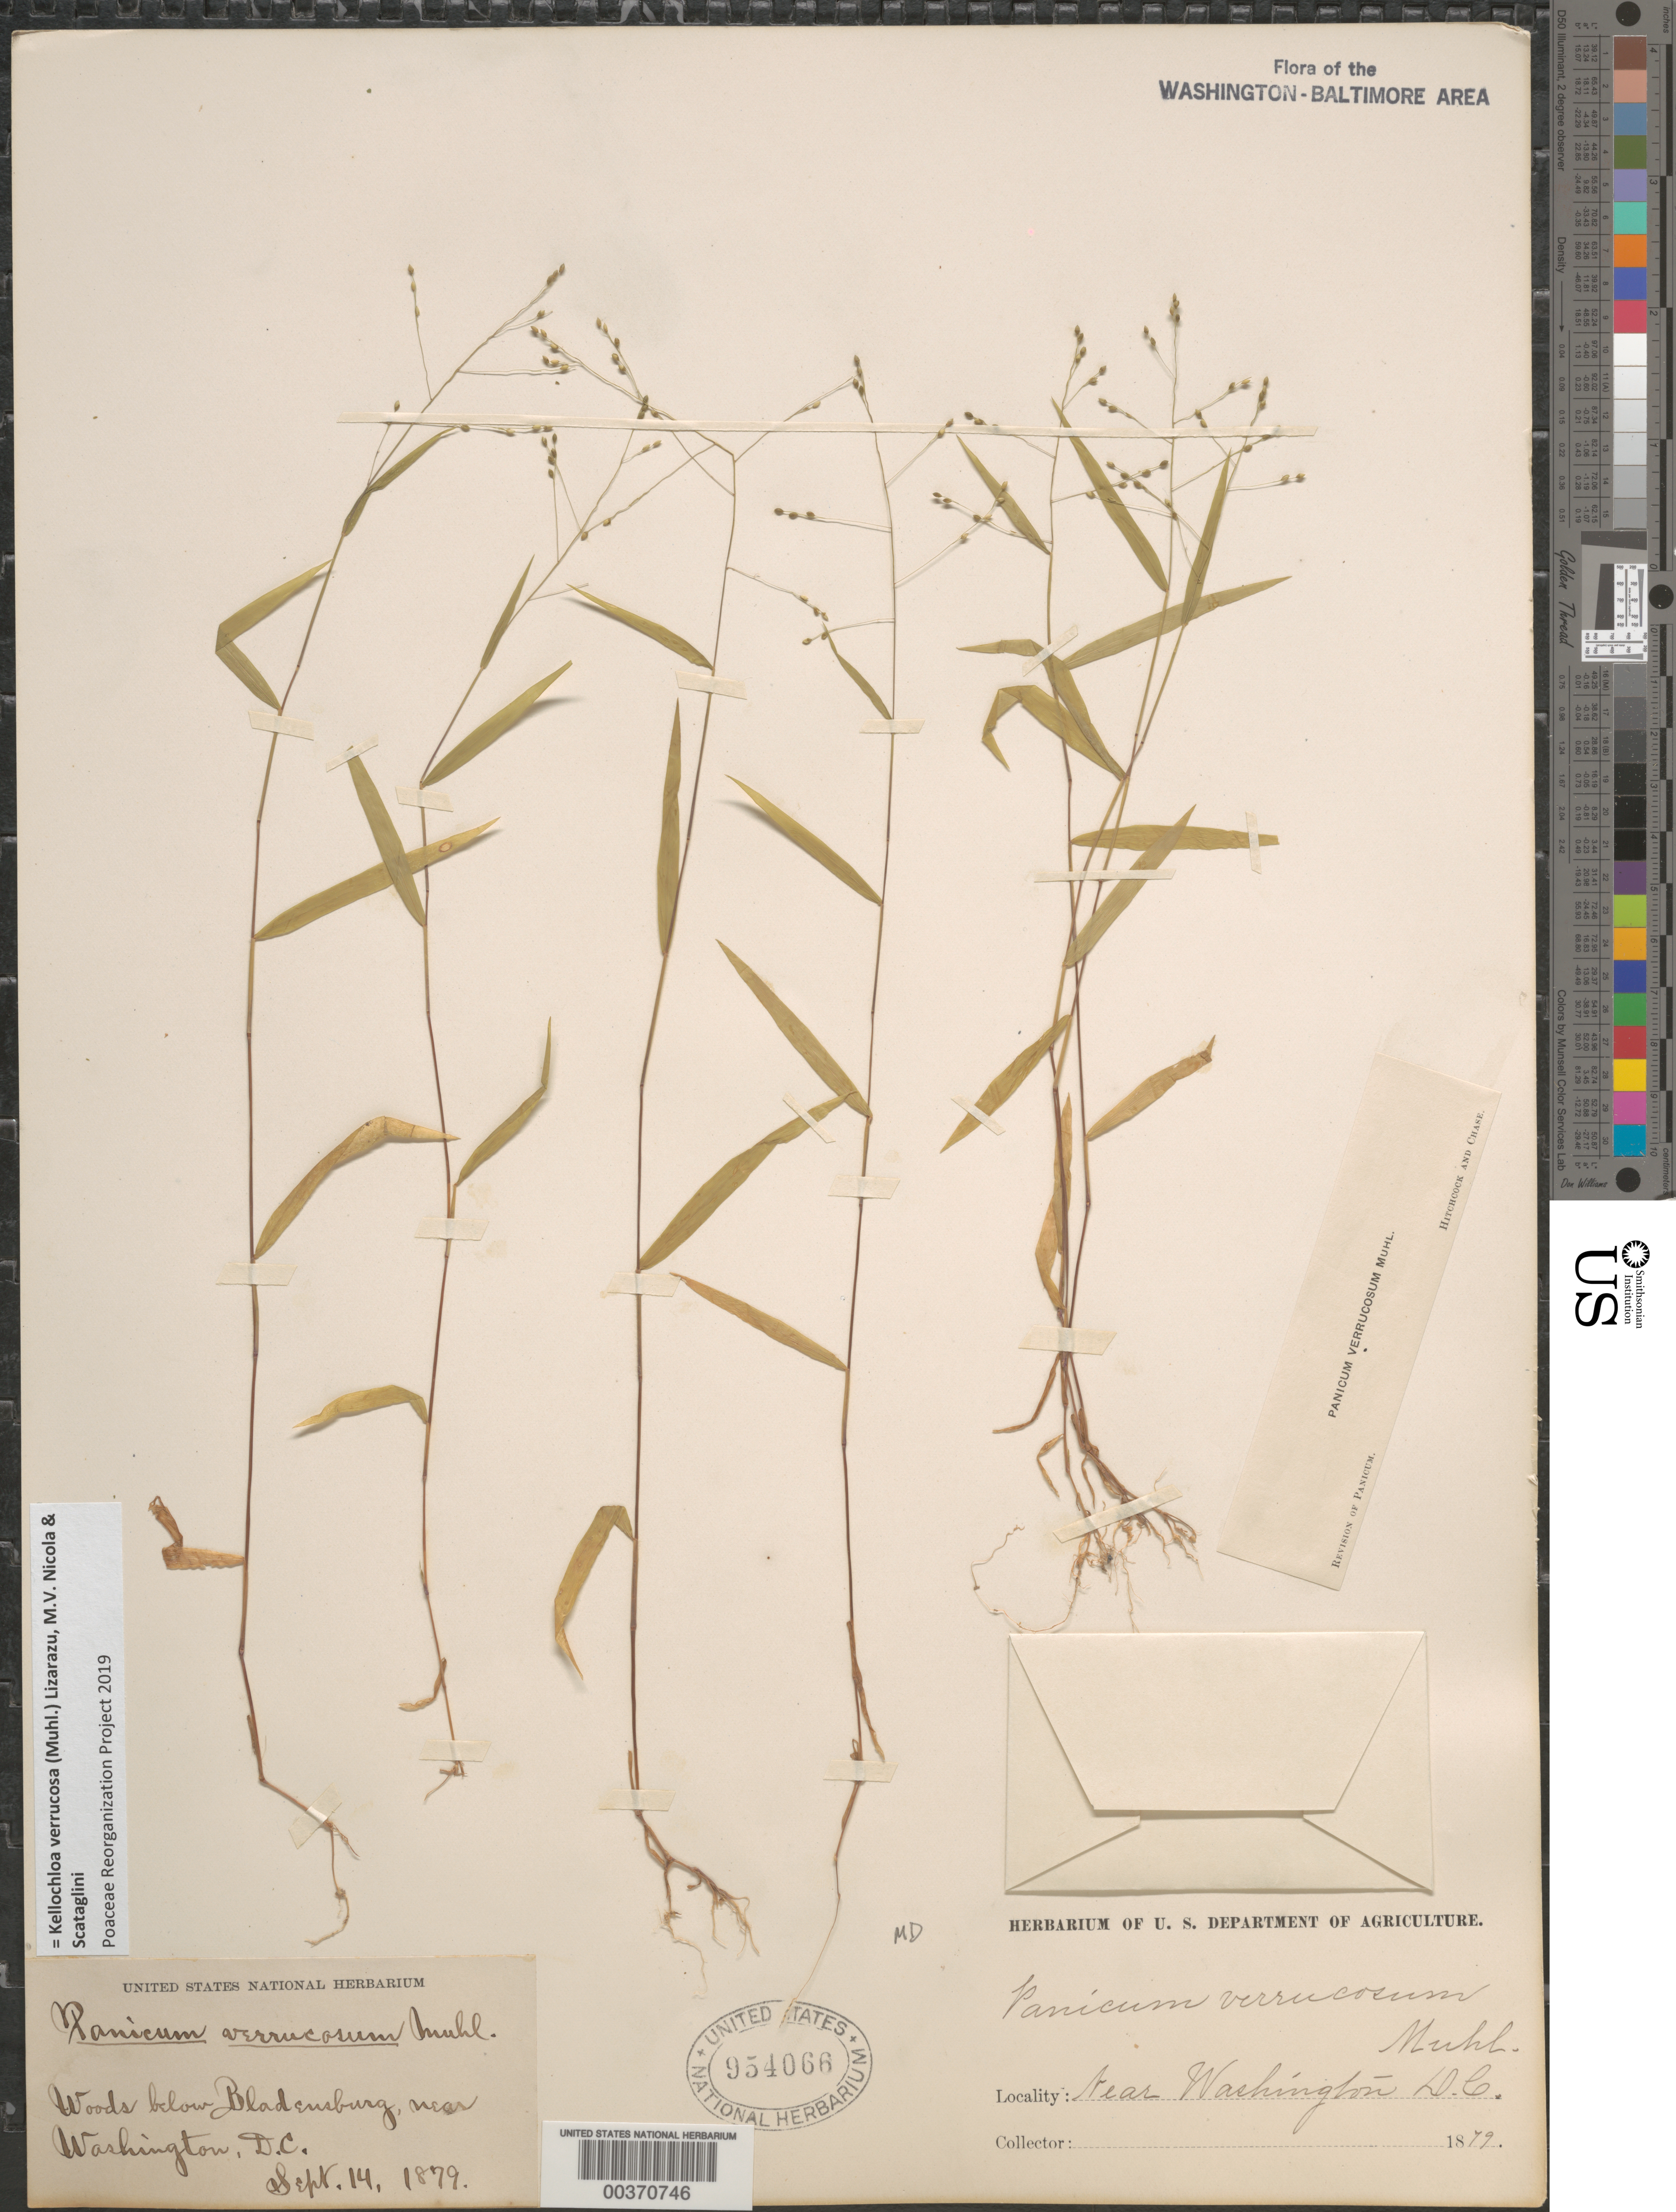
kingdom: Plantae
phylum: Tracheophyta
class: Liliopsida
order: Poales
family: Poaceae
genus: Panicum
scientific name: Panicum verrucosum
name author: Muhl.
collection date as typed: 14 Sep 1879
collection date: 1879-09-14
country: United States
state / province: Maryland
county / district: Prince George's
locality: Below Bladensburg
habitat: Woods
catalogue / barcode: US 954066